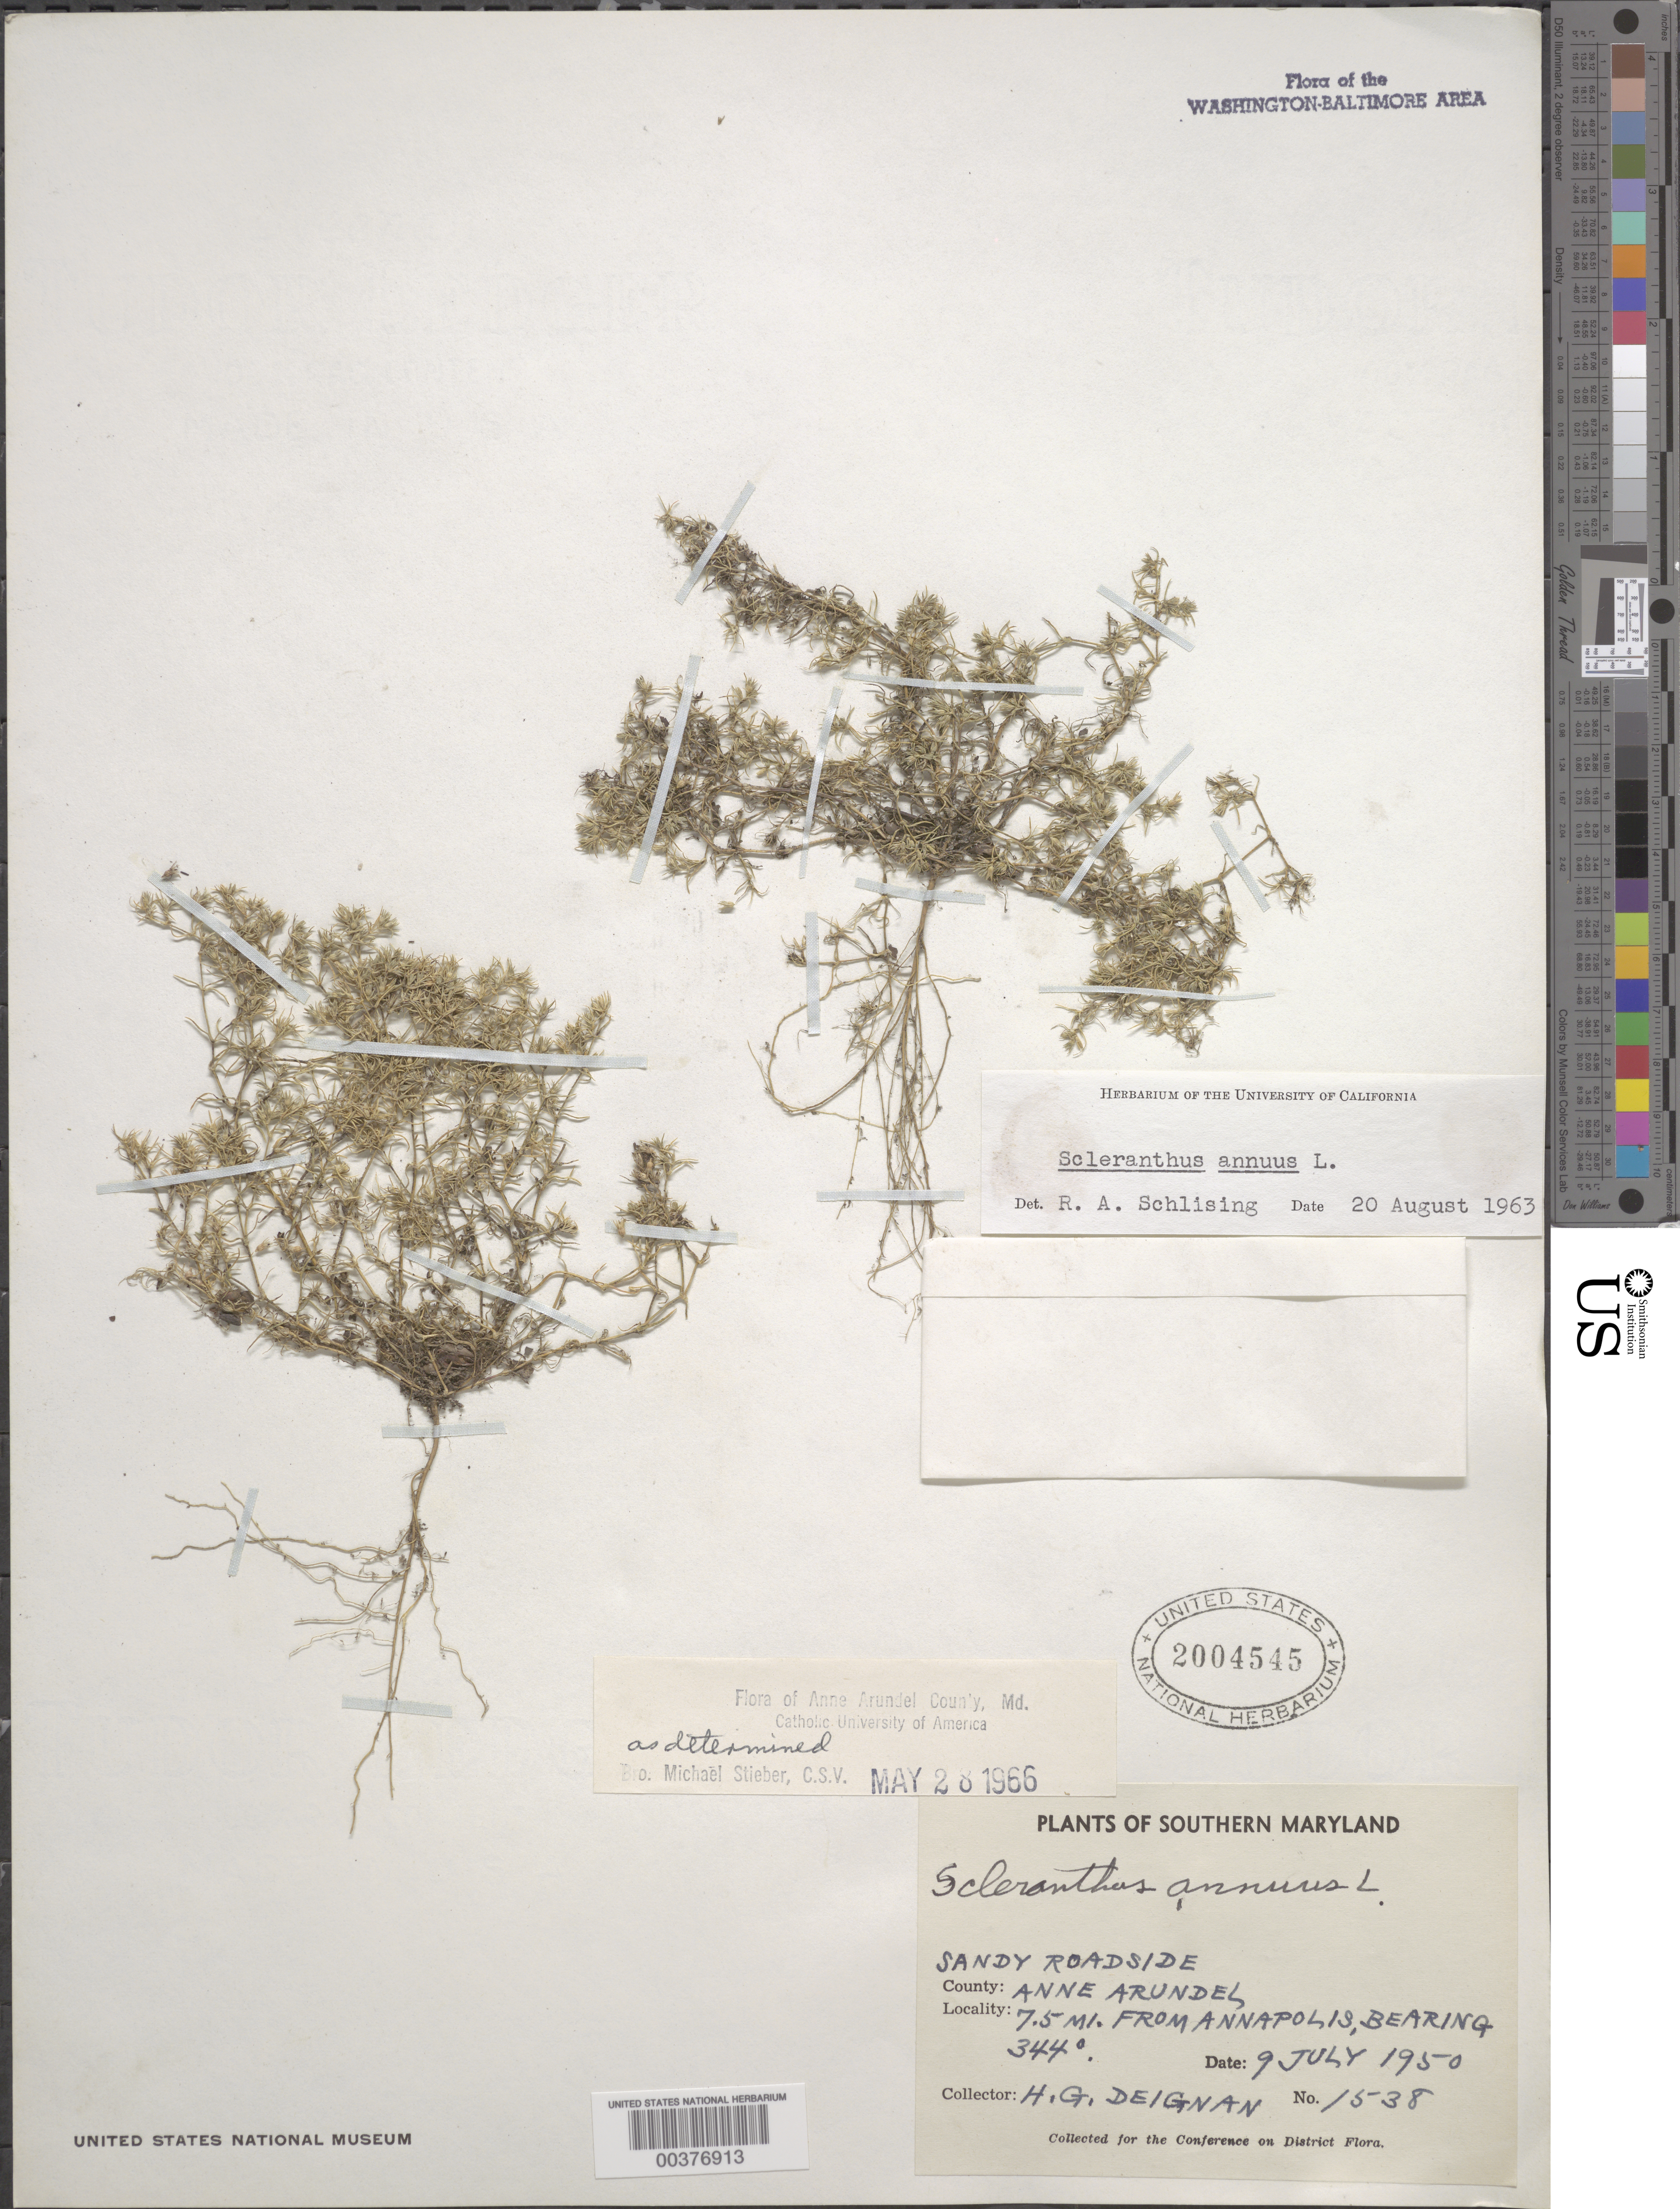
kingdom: Plantae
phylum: Tracheophyta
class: Magnoliopsida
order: Caryophyllales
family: Caryophyllaceae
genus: Scleranthus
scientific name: Scleranthus annuus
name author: L.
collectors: H. Deignan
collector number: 1538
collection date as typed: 09 Jul 1950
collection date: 1950-07-09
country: United States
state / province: Maryland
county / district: Anne Arundel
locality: Annapolis vicinity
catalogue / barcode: US 2004545